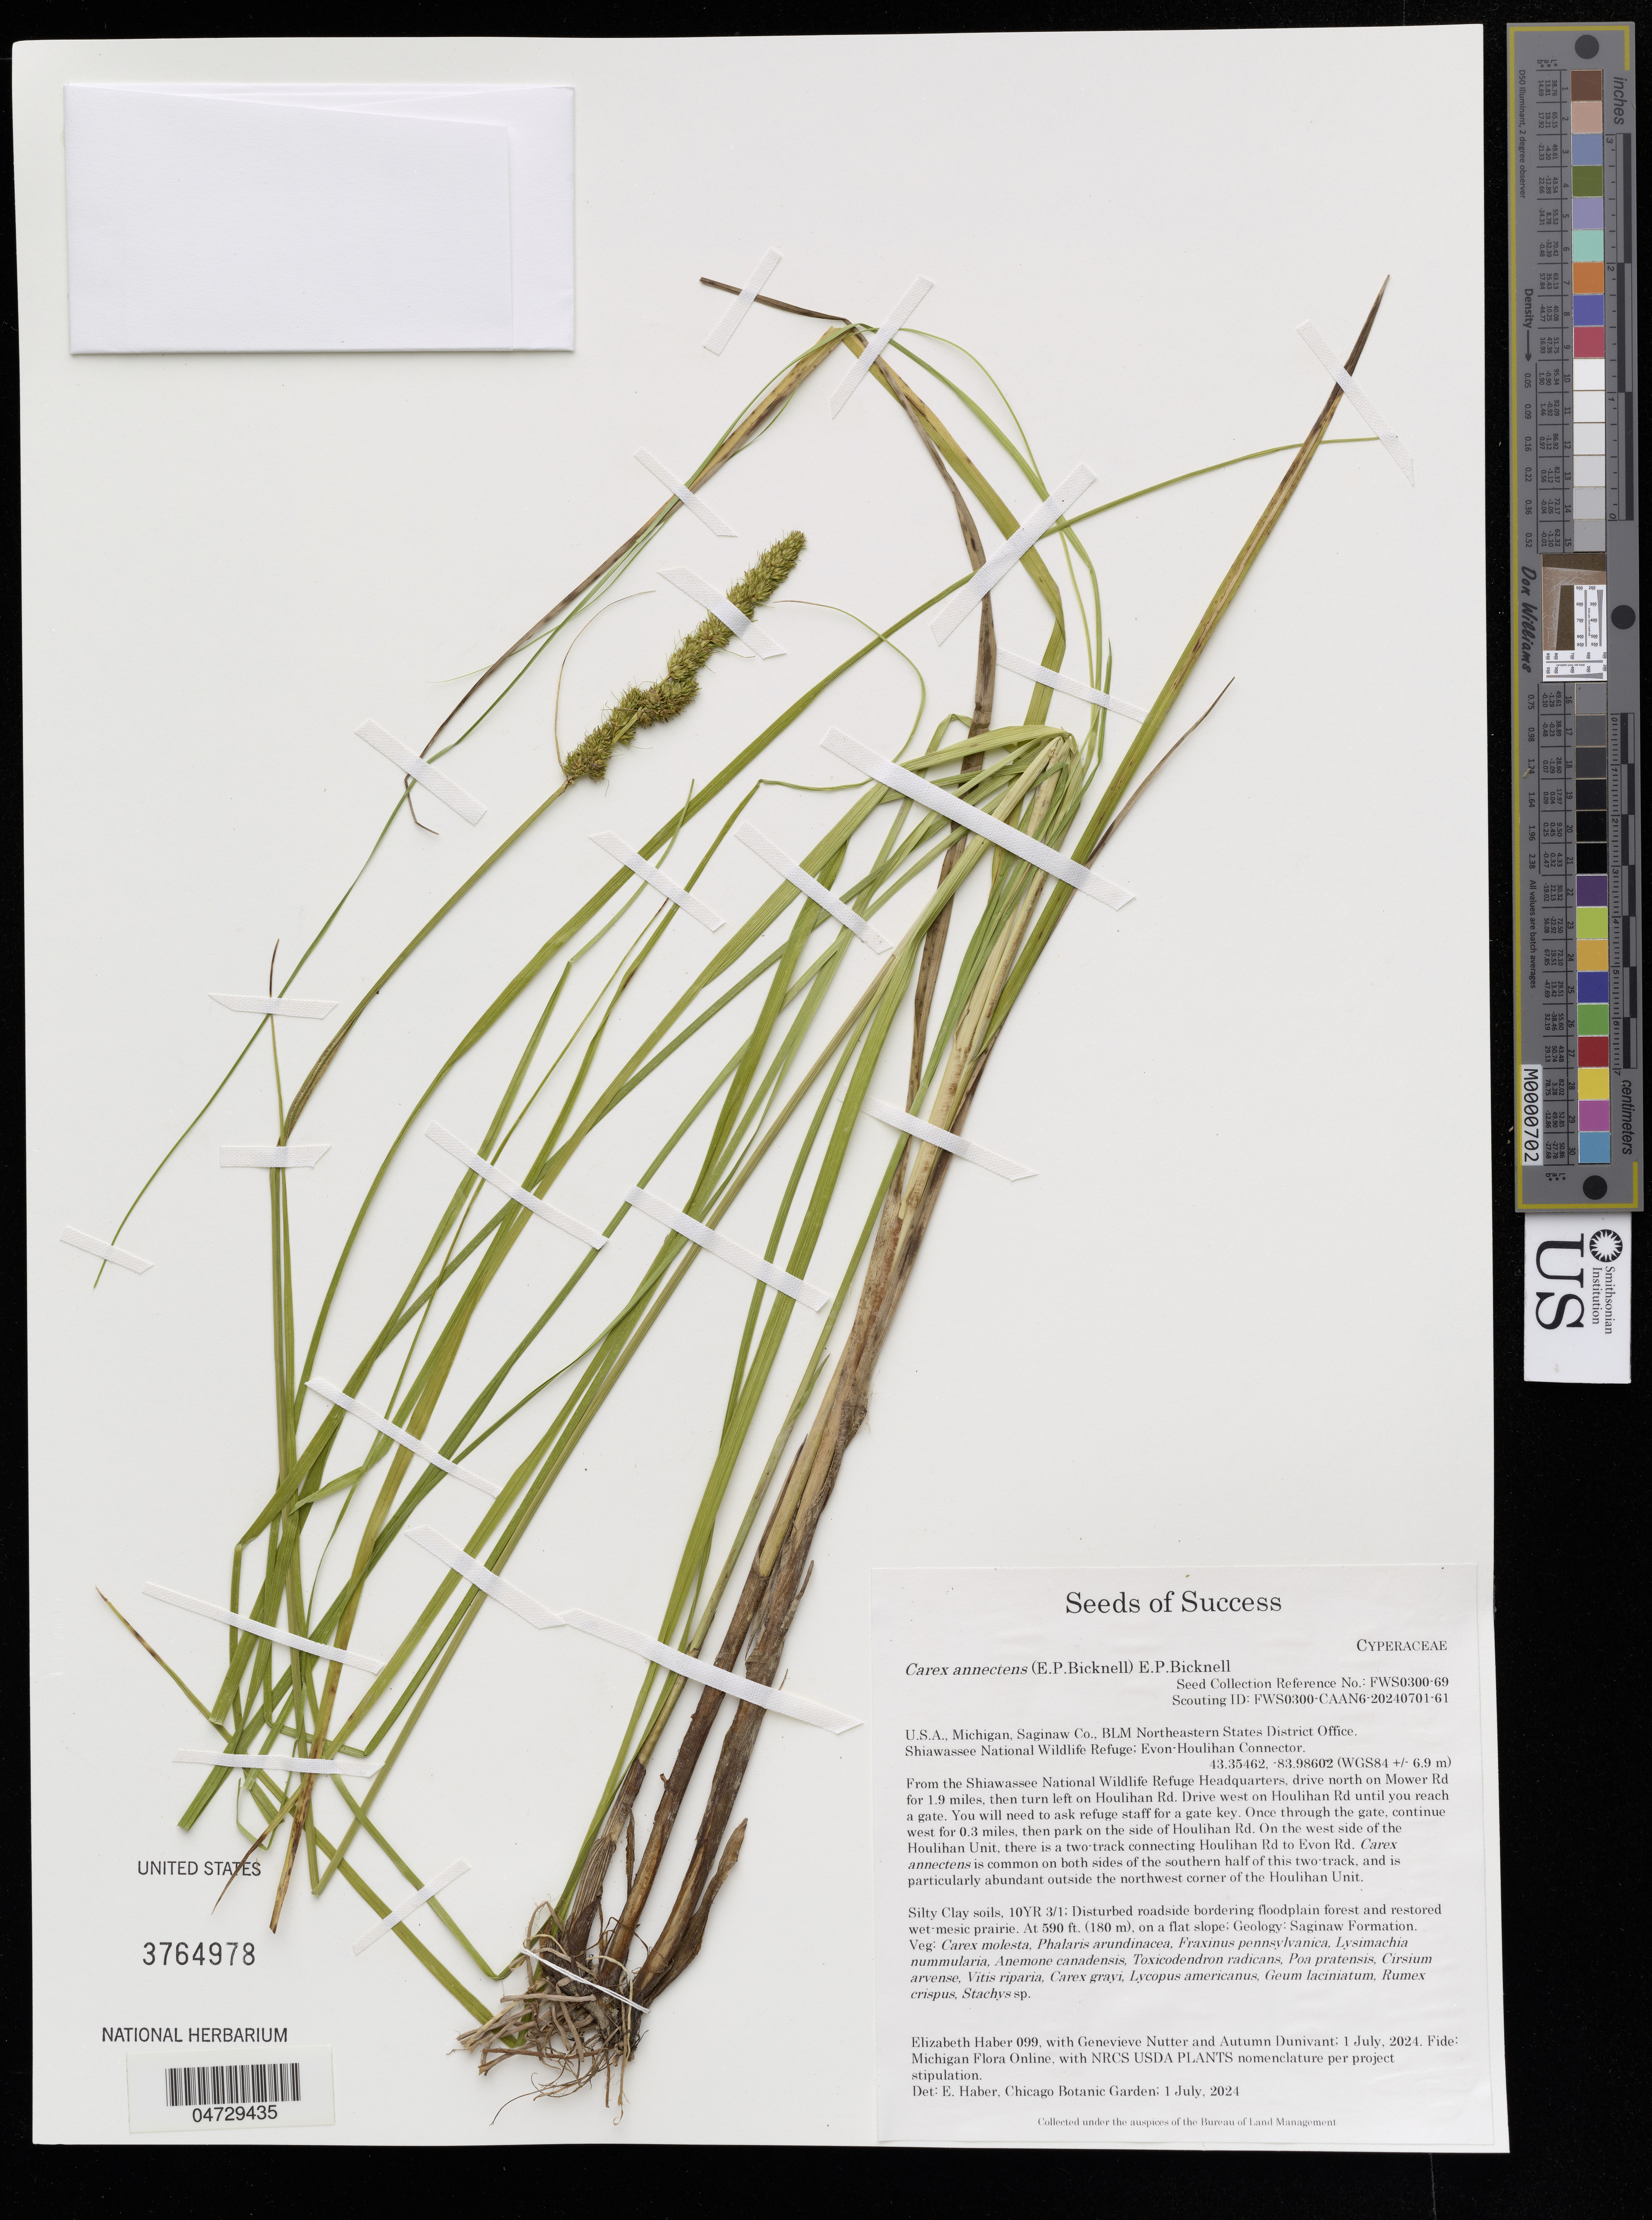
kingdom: Plantae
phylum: Tracheophyta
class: Liliopsida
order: Poales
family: Cyperaceae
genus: Carex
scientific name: Carex annectens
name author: (E.P. Bicknell) E.P. Bicknell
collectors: E. Haber, G. Nutter & A. Dunivant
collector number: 099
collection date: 2024-07-01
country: United States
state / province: Michigan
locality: Saginaw Co., BLM Northeastern States District Office. Shiawassee National Wildlife Refuge; Evon-Houlihan Connector. From the Shiawassee National Wildlife Refuge Headquarters, drive north on Mower Rd for 1.9 miles, then turn left on Houlihan Rd. Drive west on Houlihan Rd until you reach a gate. You will need to ask refuge staff for a gate key. Once through the gate, continue west for 0.3 miles, then park on the side of Houlihan Rd. On the west side of the Houlihan Unit, there is a two-track connecting Houlihan Rd to Evon Rd. Carex annectens is common on both sides of the southern half of this two-track, and is particularly abundant outside the northwest corner of the Houlihan Unit. (WGS84 +/- 6.9).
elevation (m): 180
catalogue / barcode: US 3764978